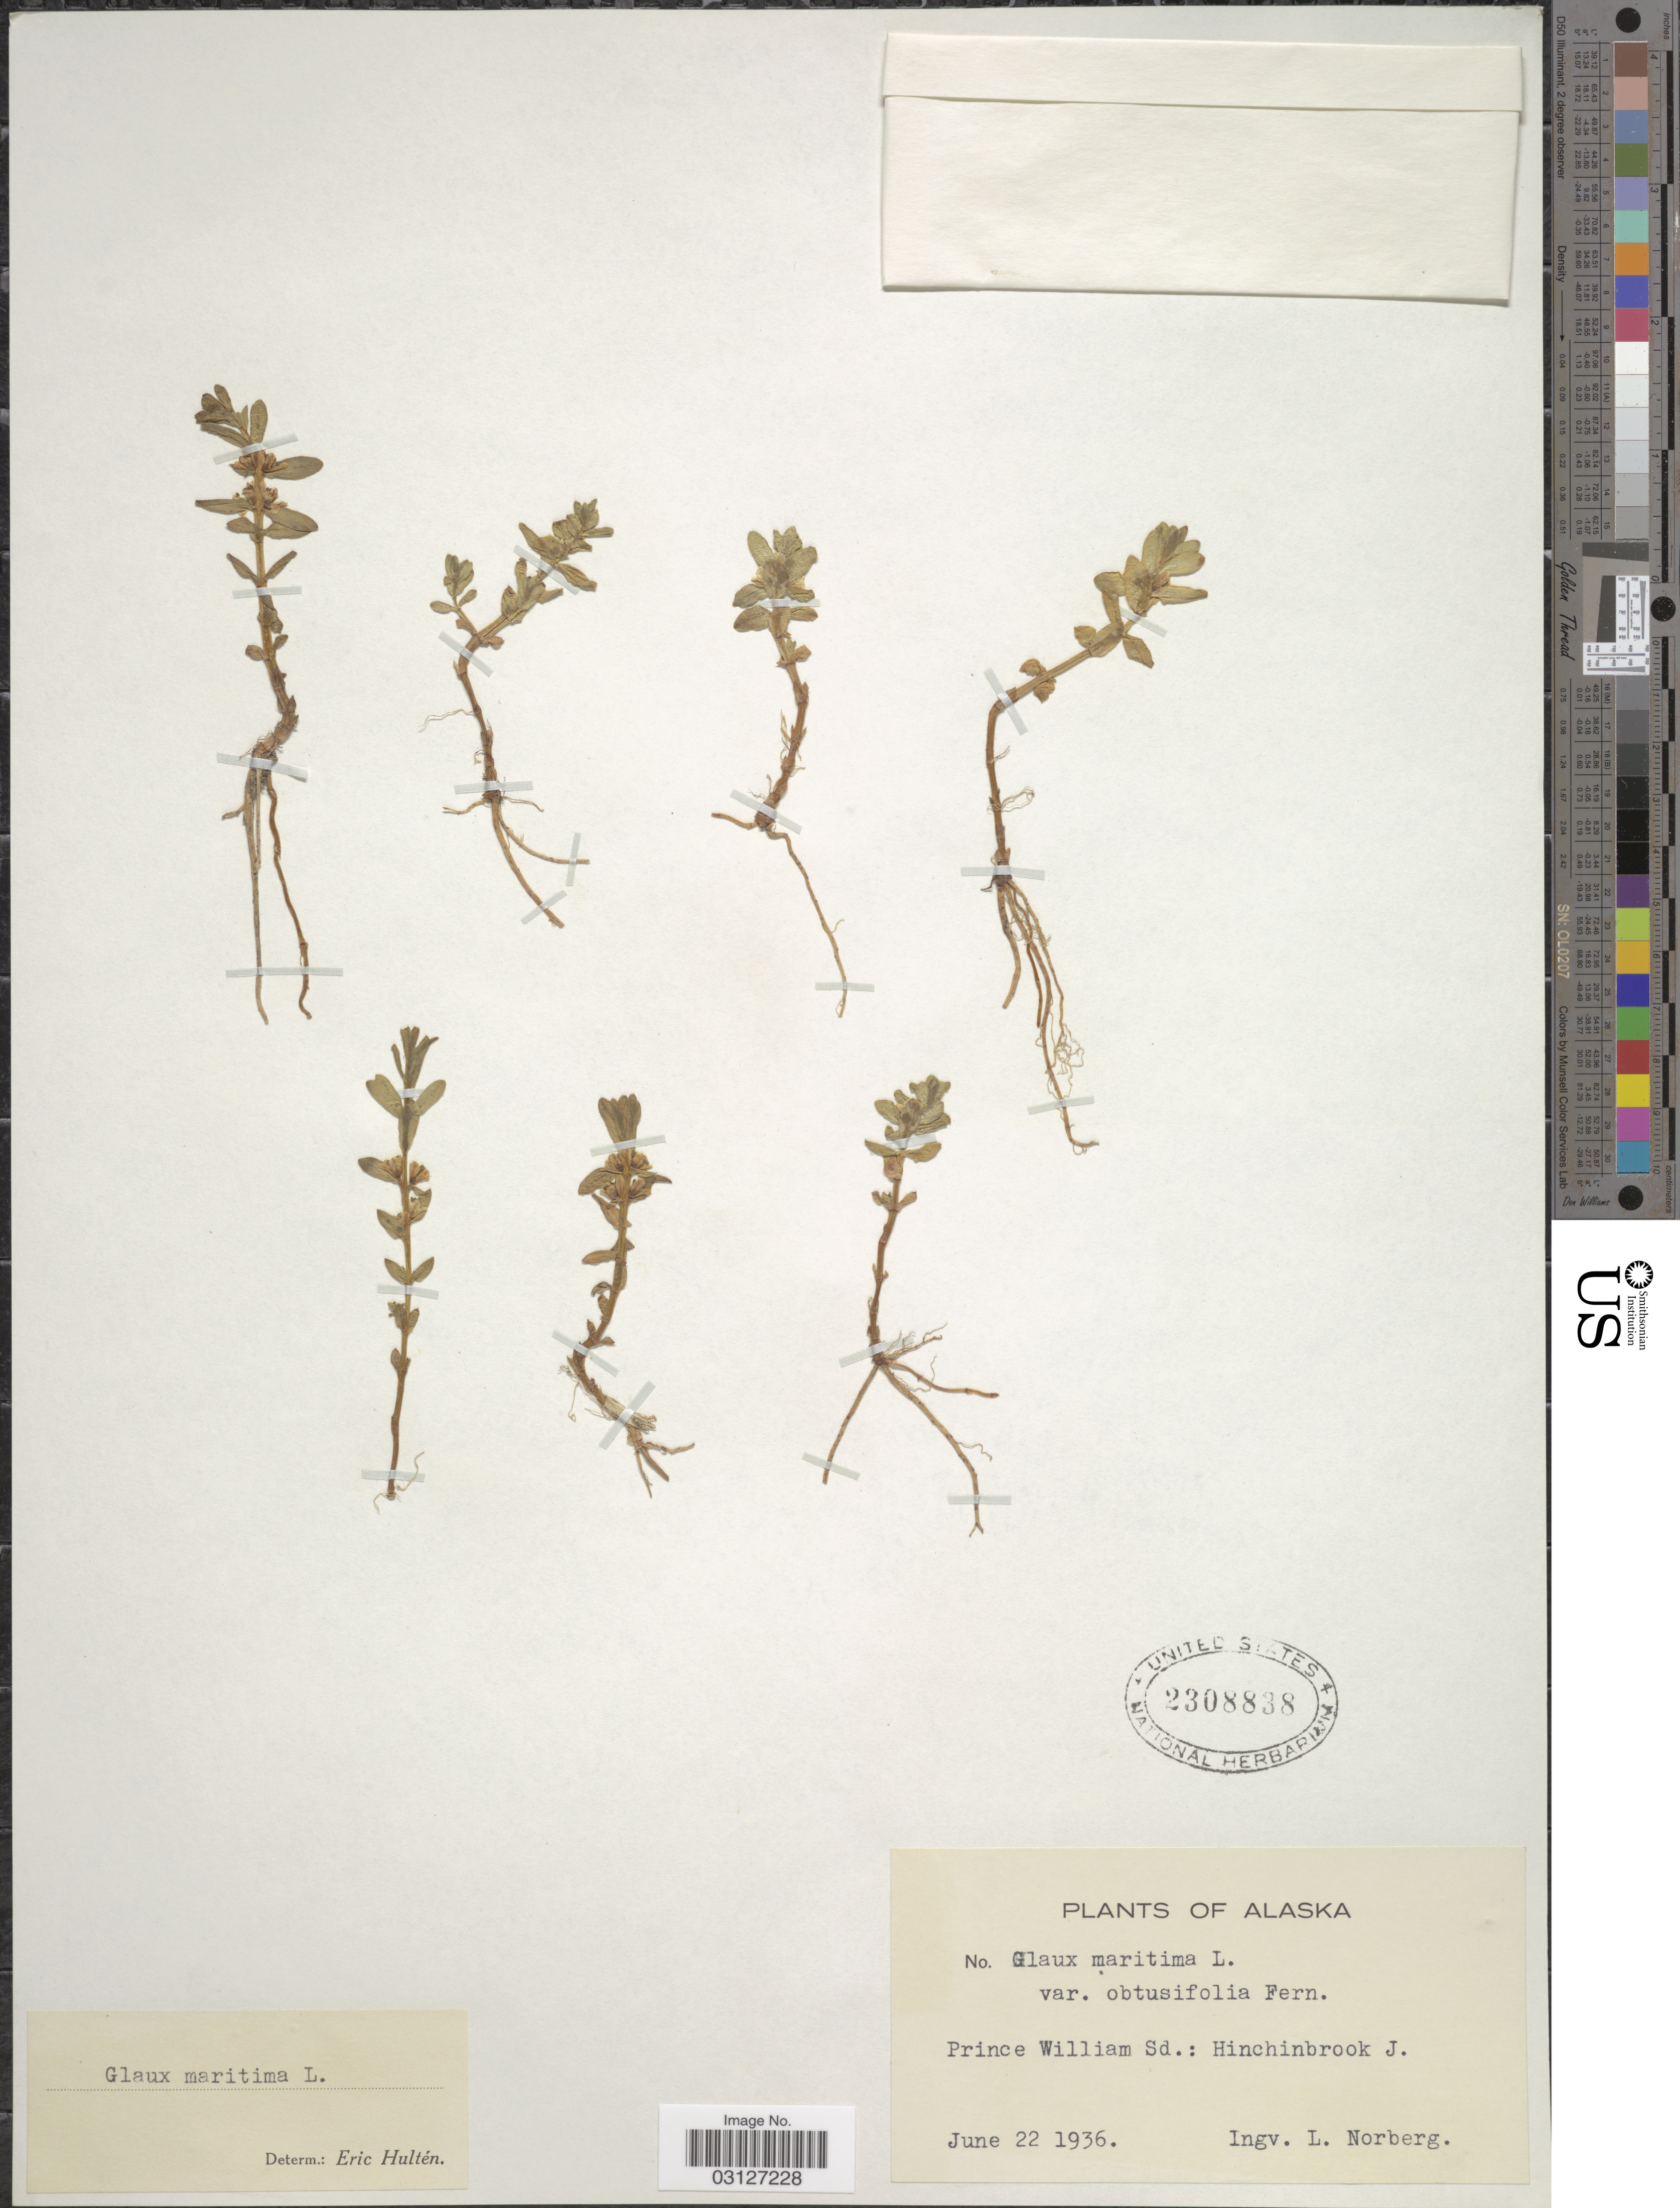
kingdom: Plantae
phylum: Tracheophyta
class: Magnoliopsida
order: Ericales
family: Primulaceae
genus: Glaux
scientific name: Glaux maritima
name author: L.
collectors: I. Norberg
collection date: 1936-06-22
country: United States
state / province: Alaska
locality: Prince William Sd.: Hinchinbrook J.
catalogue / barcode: US 2308838